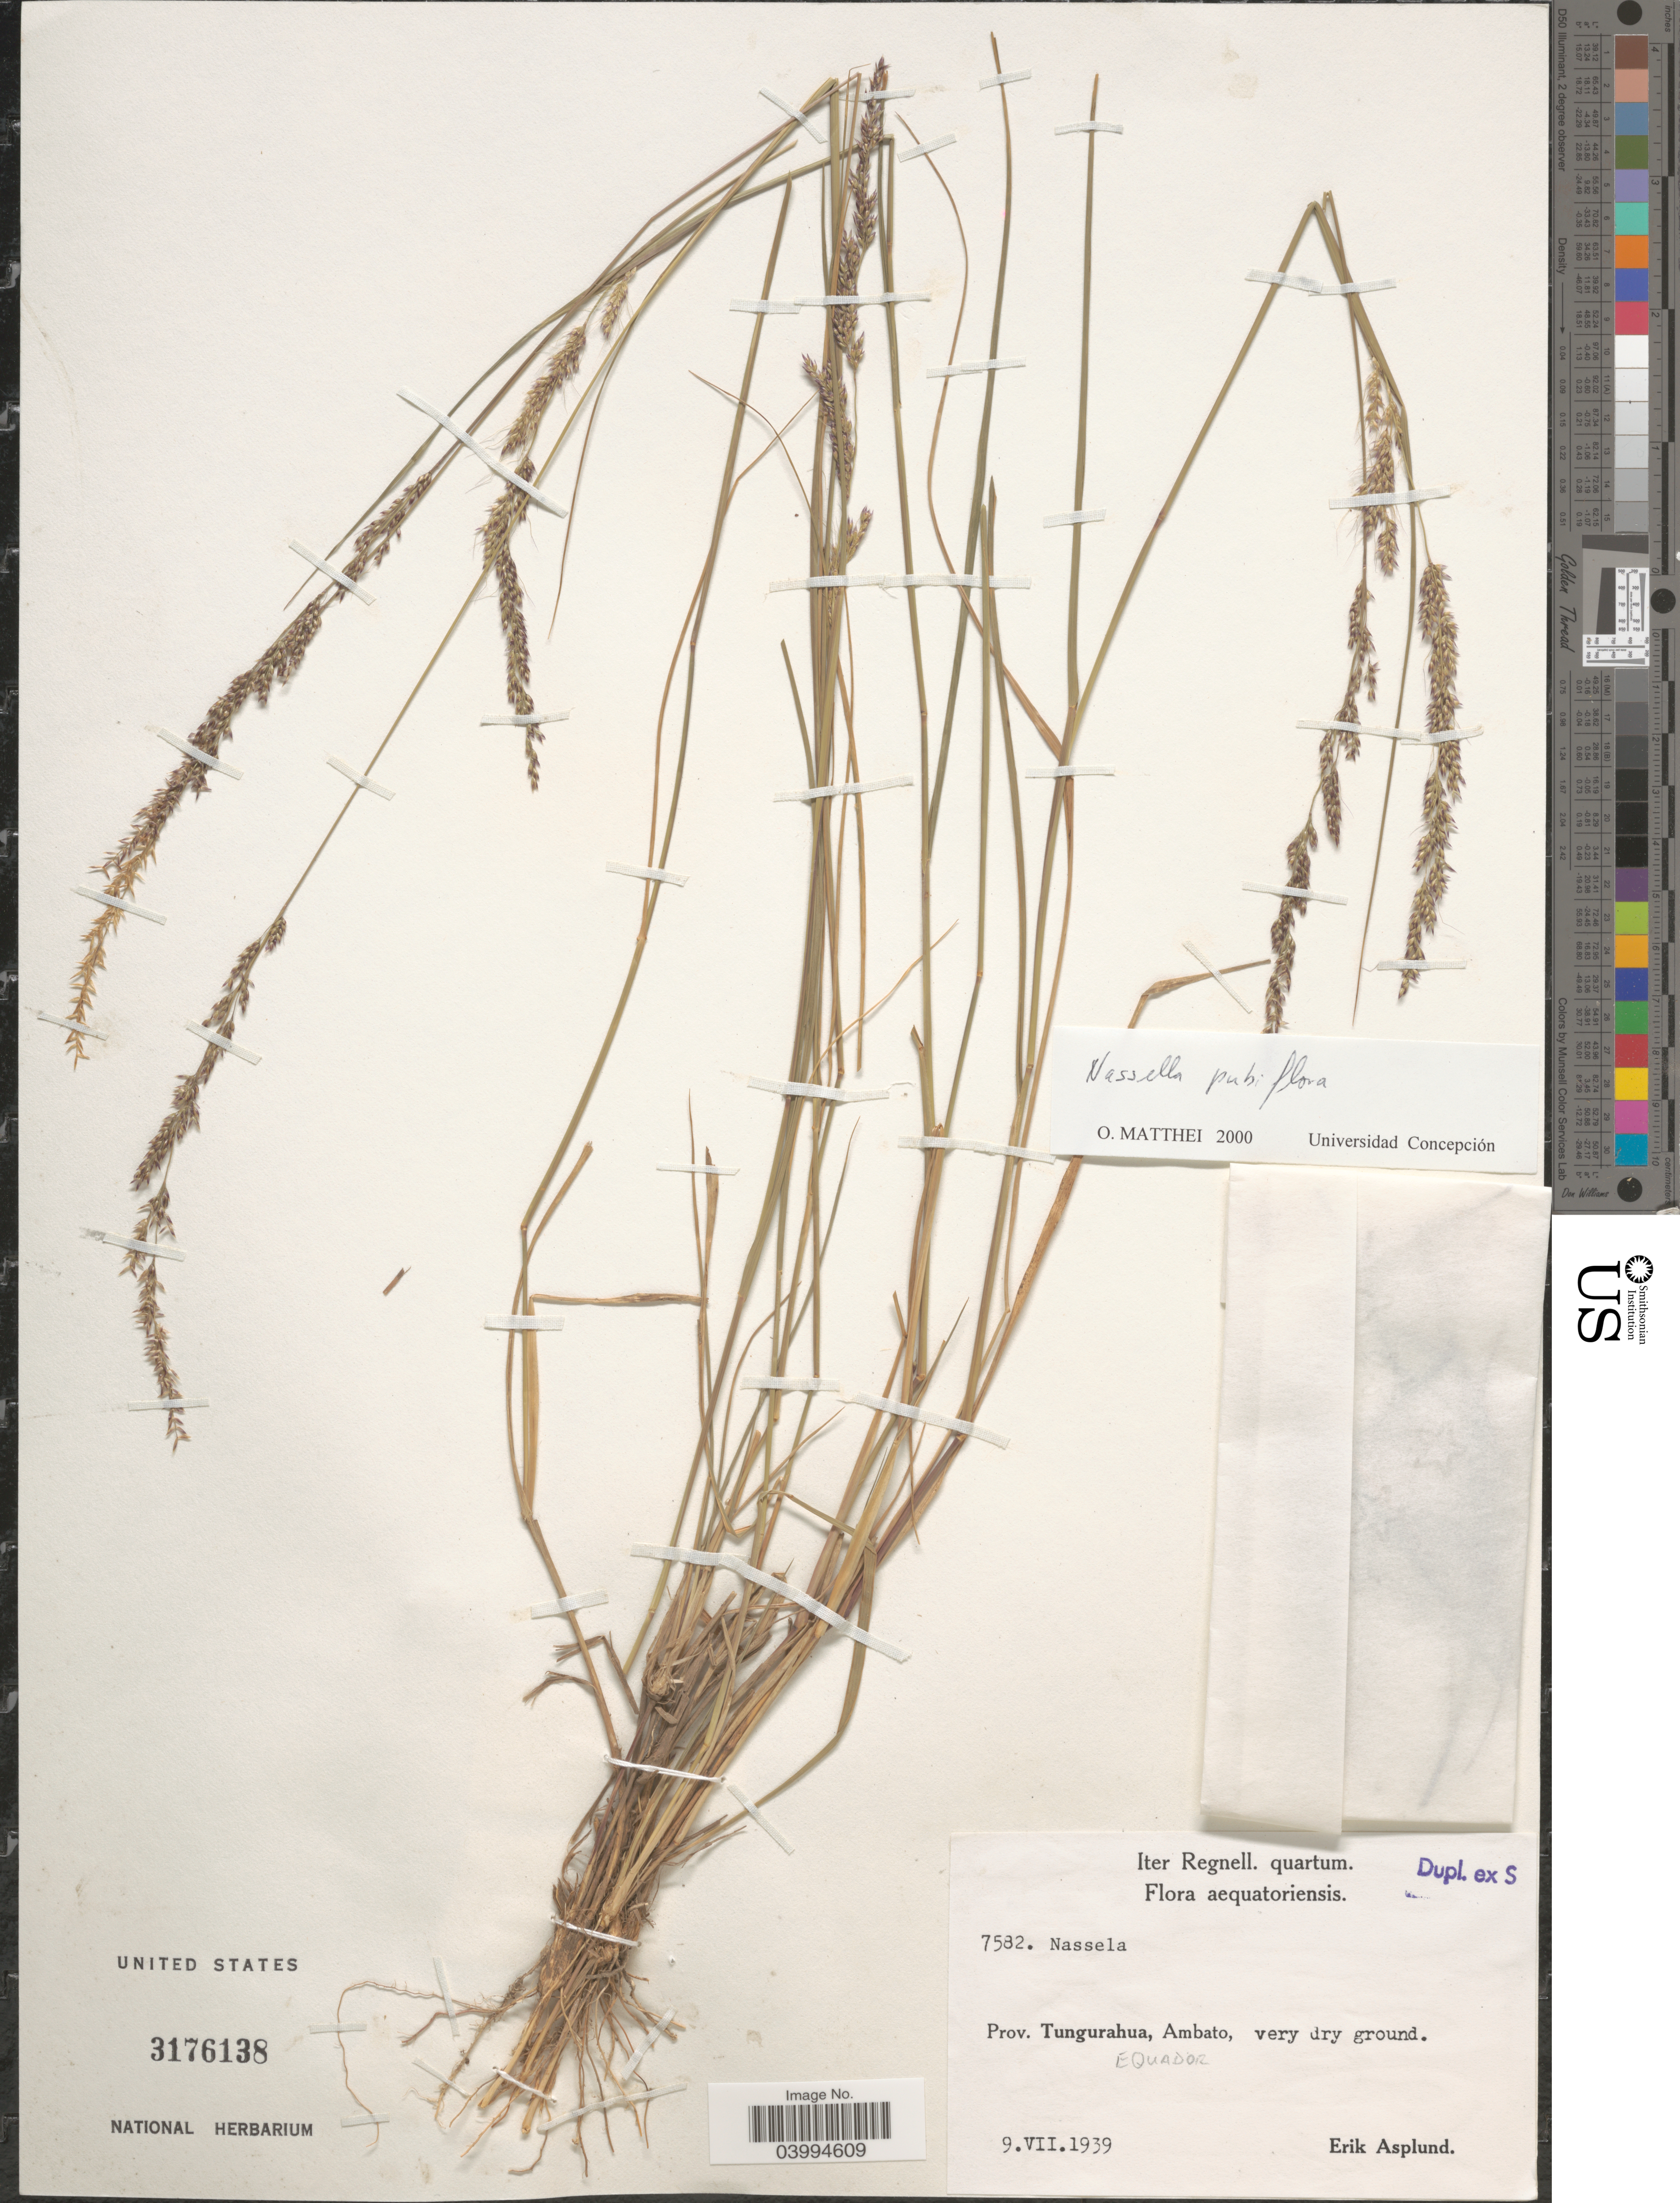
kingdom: Plantae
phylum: Tracheophyta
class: Liliopsida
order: Poales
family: Poaceae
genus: Nassella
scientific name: Nassella pubiflora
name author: (Trin. & Rupr.) É. Desv.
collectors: E. Asplund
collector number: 7582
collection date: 1939-07-09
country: Ecuador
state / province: Tungurahua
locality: Ambato, very dry ground.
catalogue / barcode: US 3176138